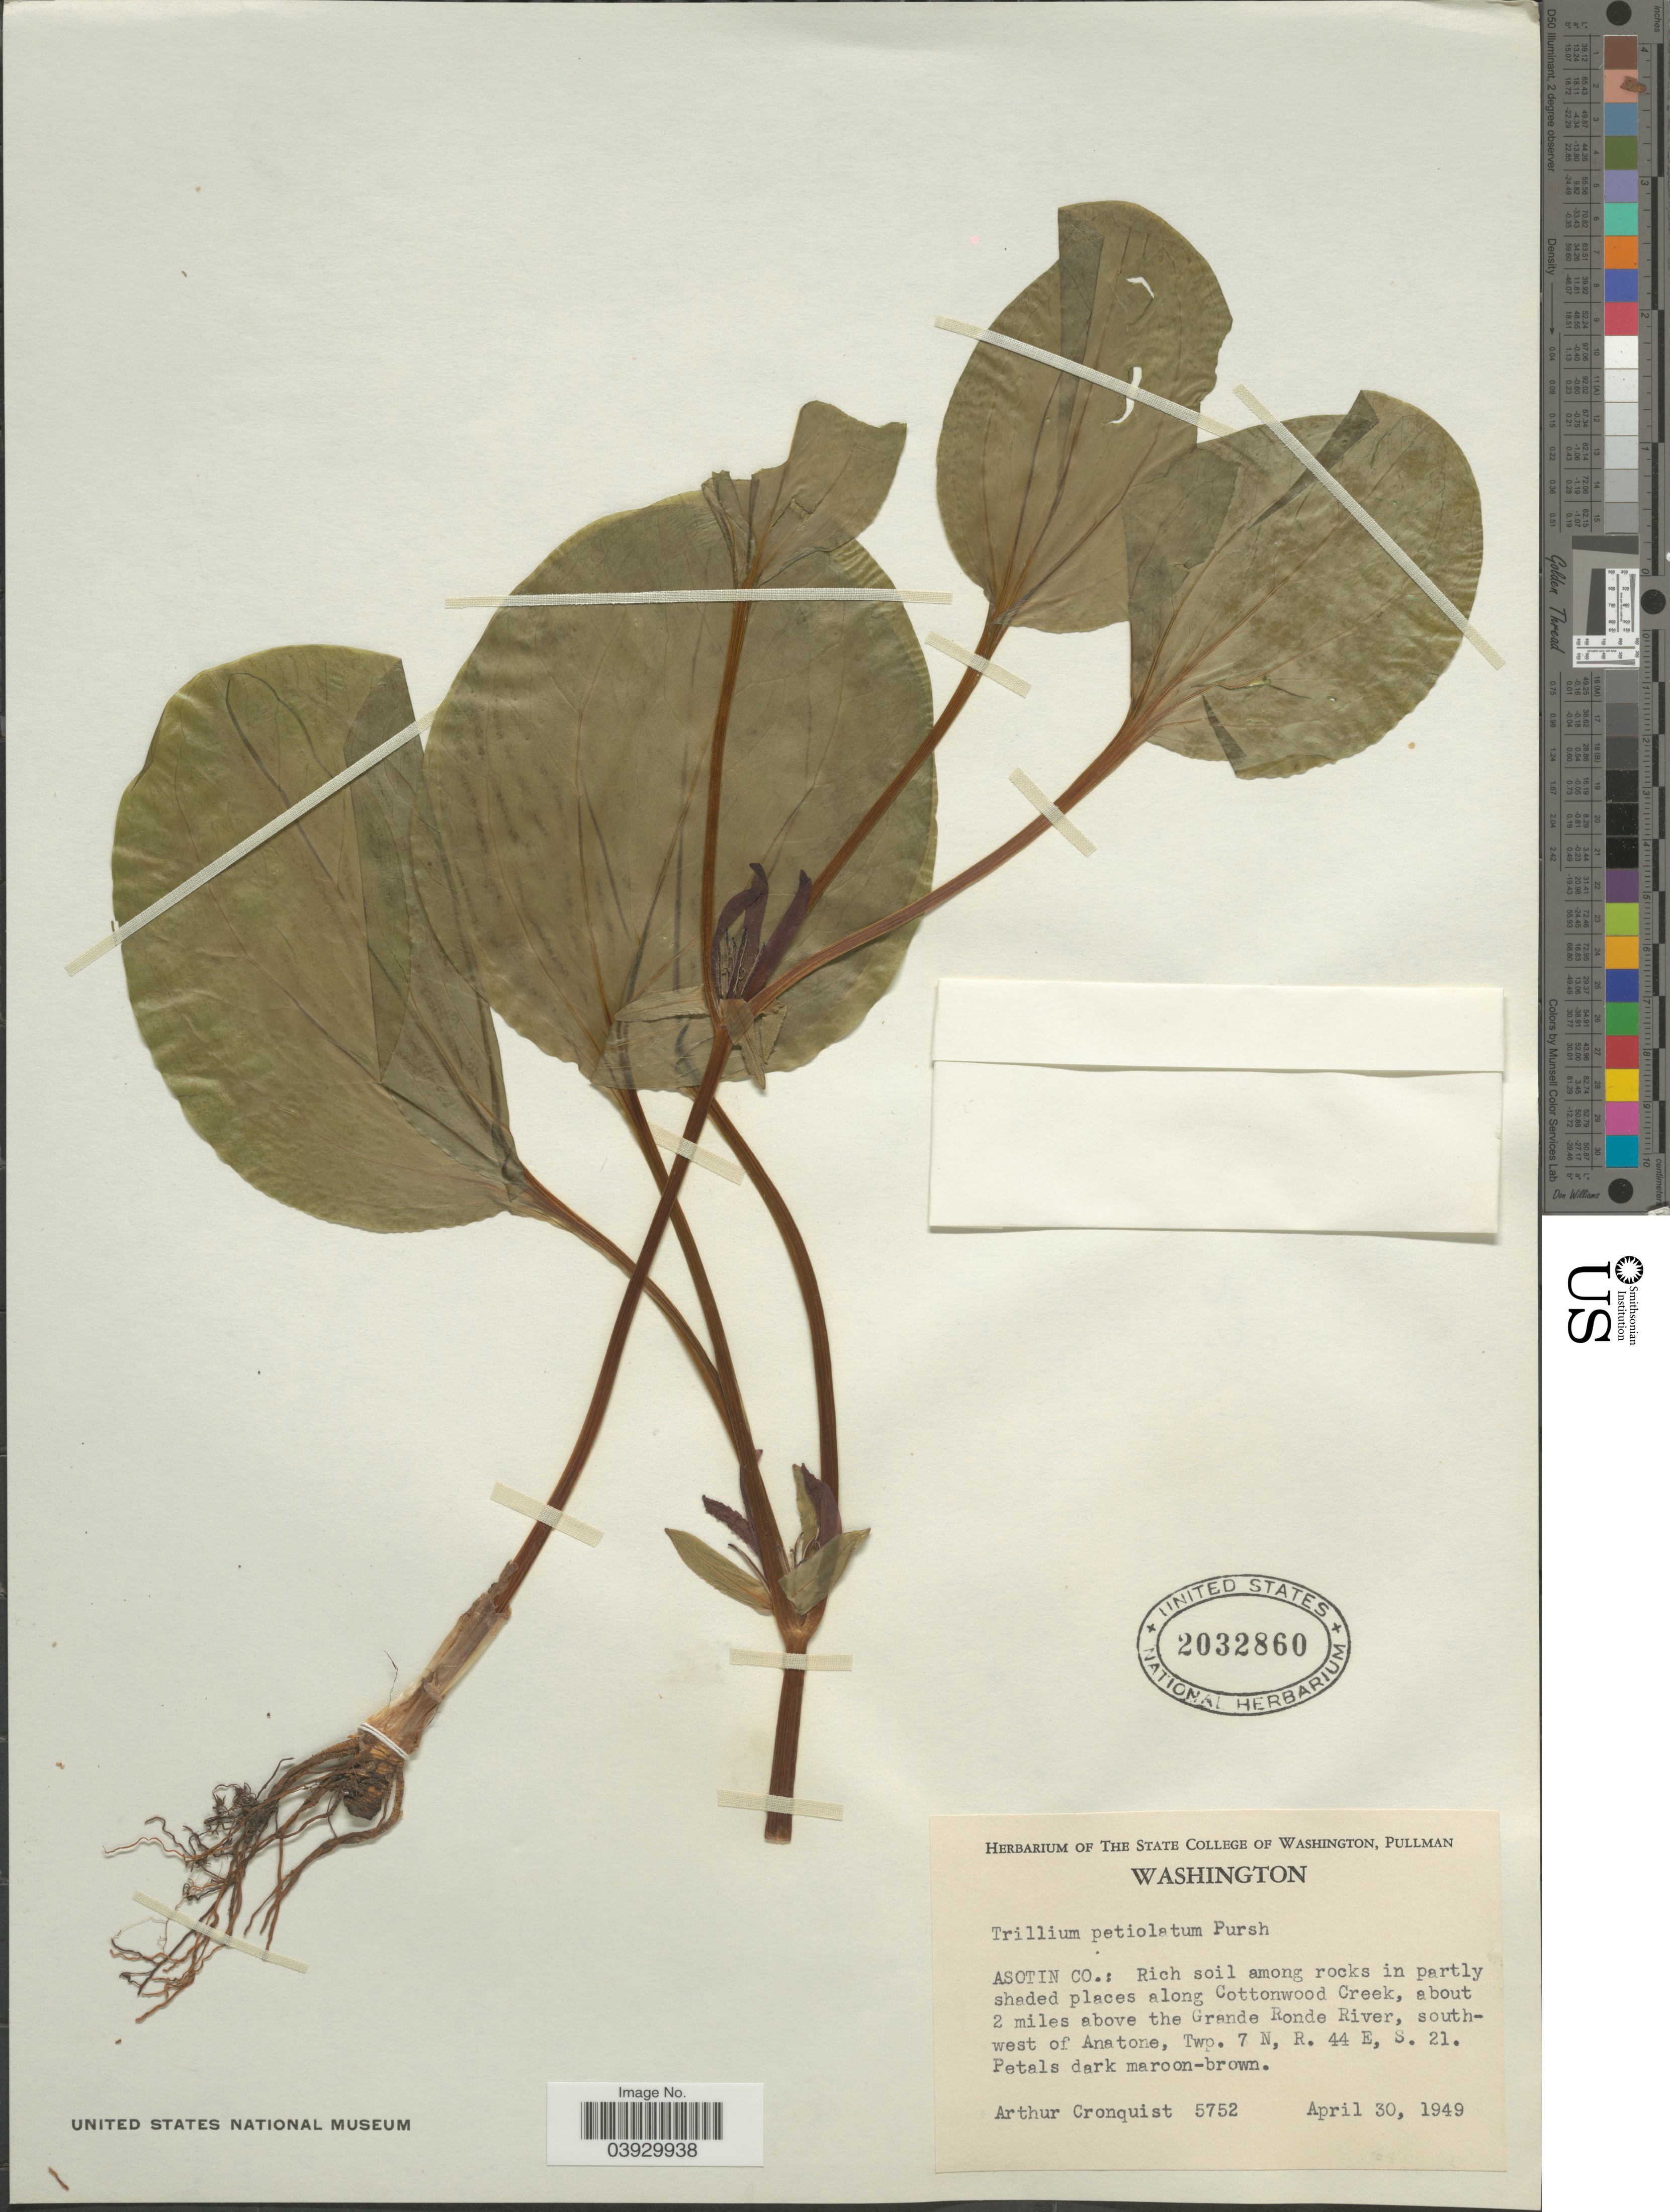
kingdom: Plantae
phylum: Tracheophyta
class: Liliopsida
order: Liliales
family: Melanthiaceae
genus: Trillium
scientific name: Trillium petiolatum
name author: Pursh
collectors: A. J. Cronquist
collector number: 5752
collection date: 1949-04-30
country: United States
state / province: Washington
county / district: Asotin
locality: Asotin Co.: Along Cottonwood Creek, about 2 miles above the Grande Ronde River, southwest of Anatone, Twp. 7 N, R. 44 E, S. 21.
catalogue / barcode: US 2032860